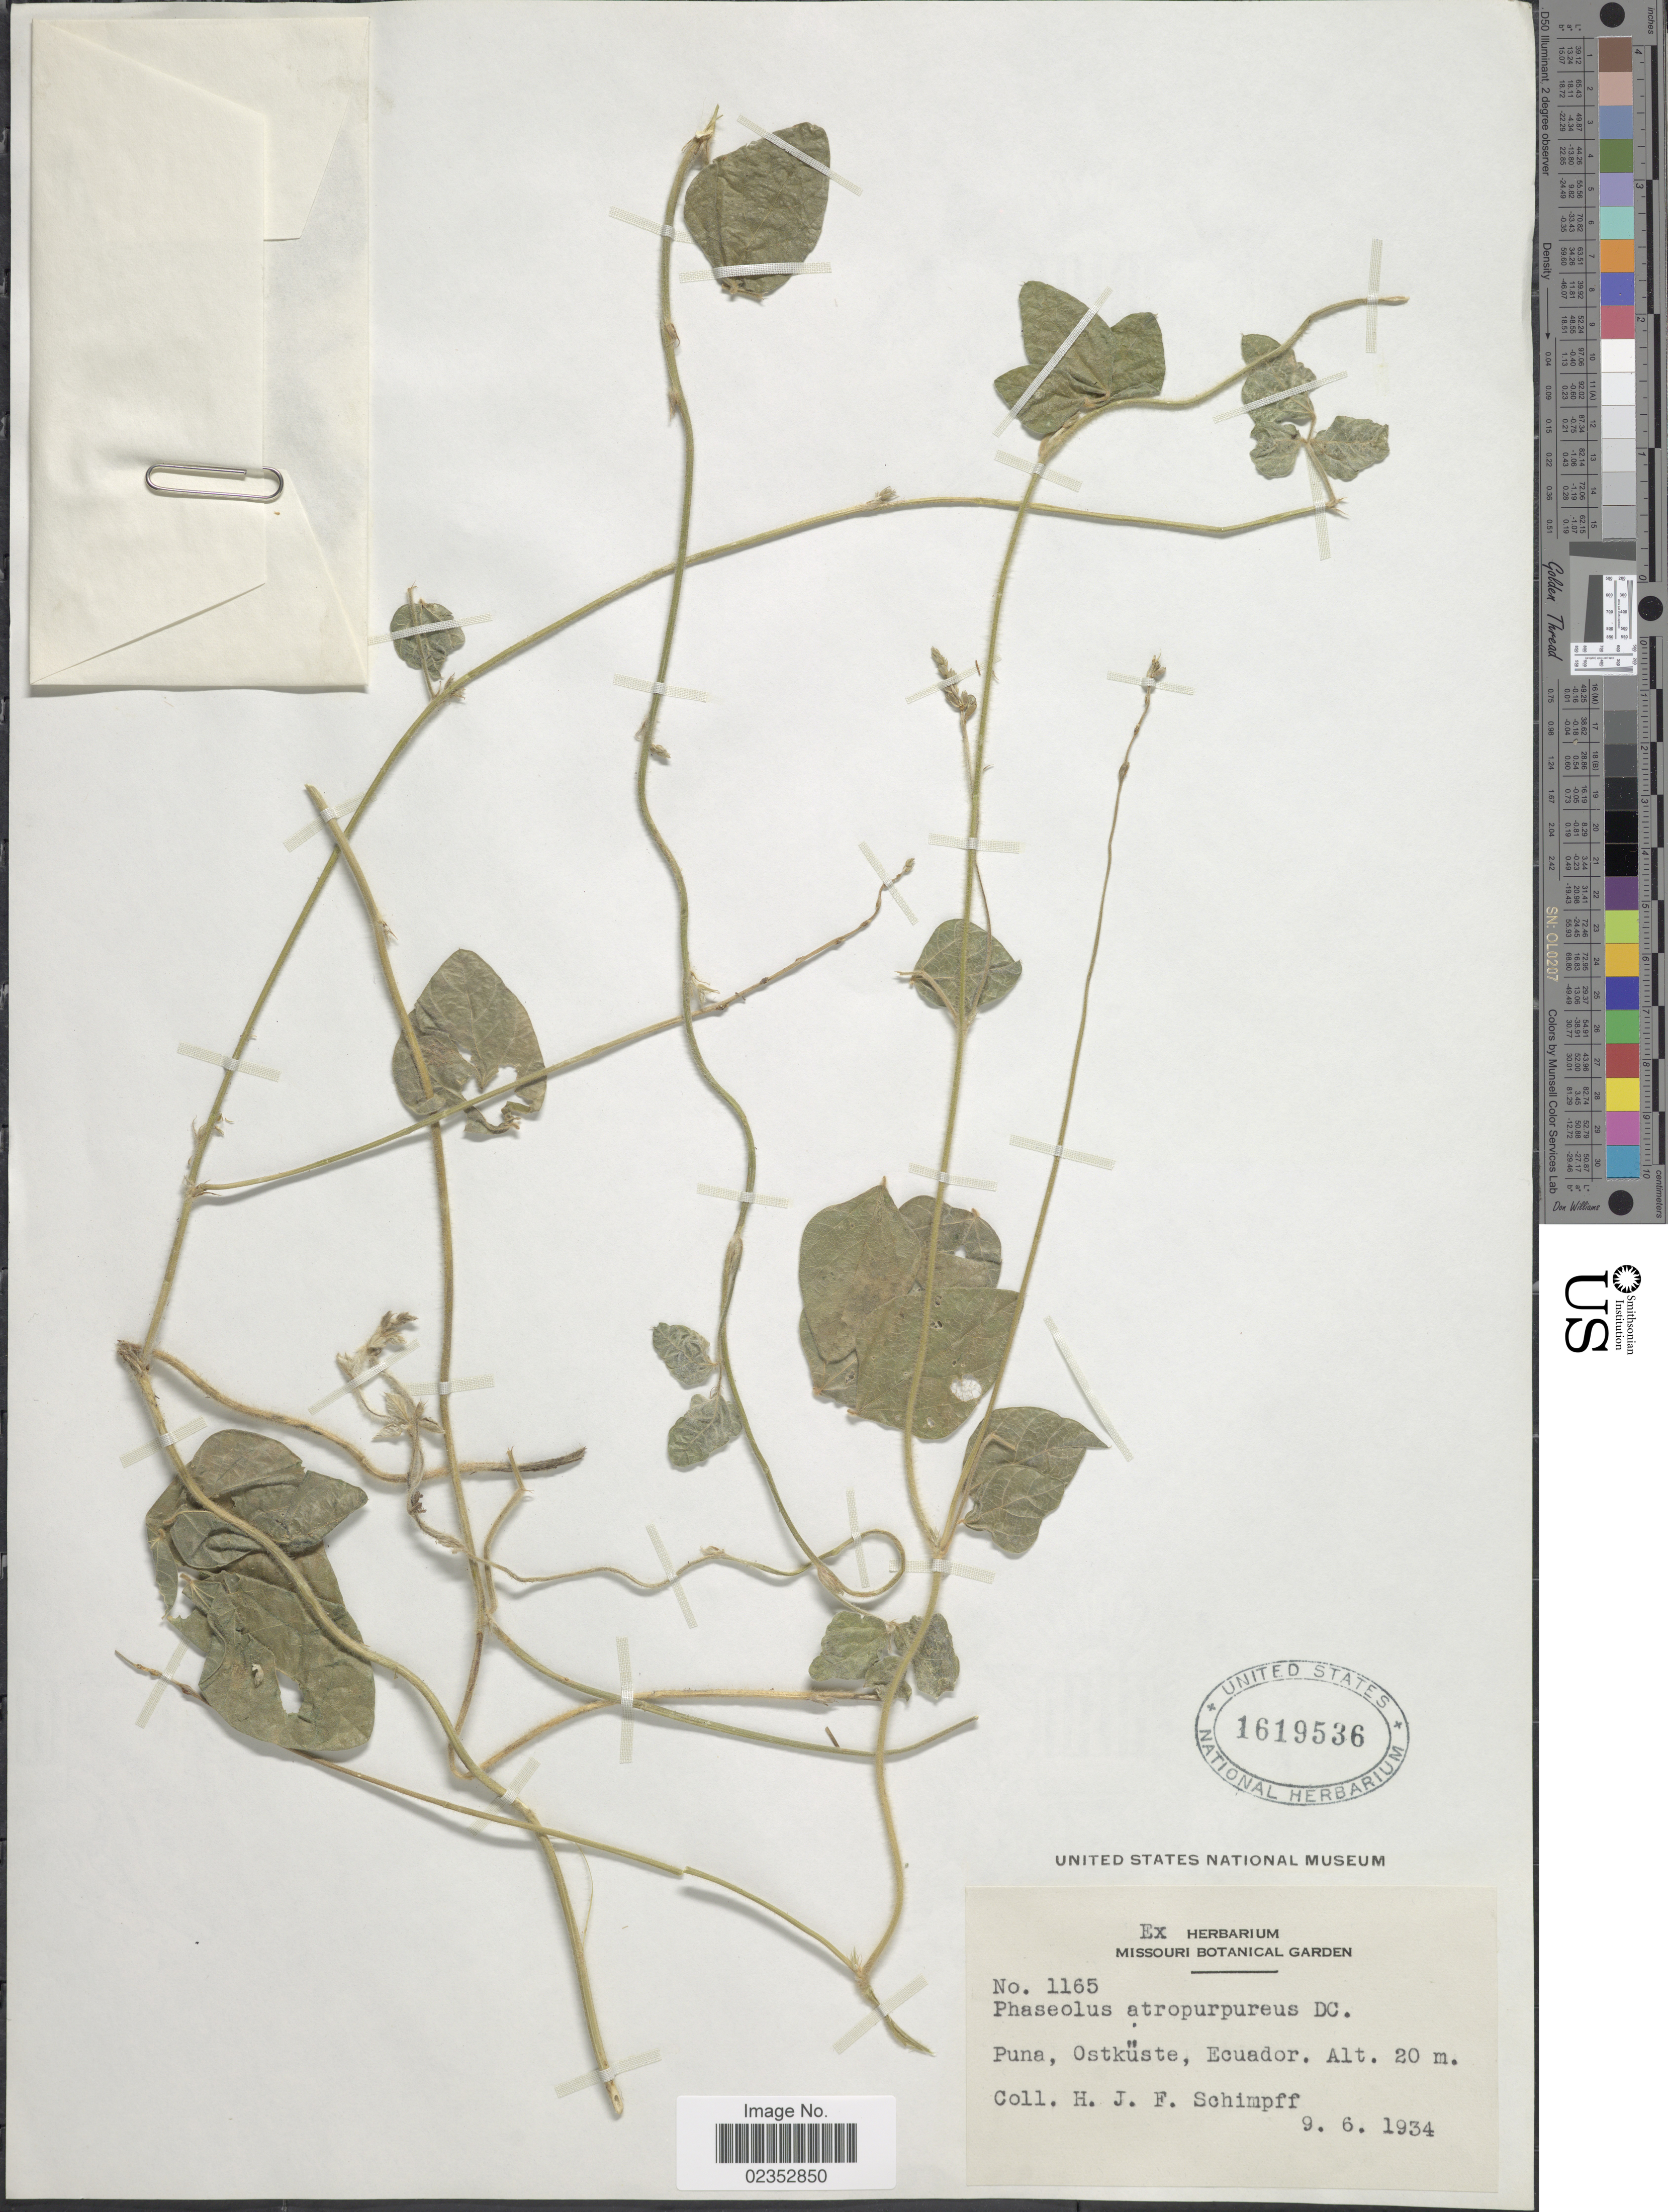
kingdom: Plantae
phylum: Tracheophyta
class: Magnoliopsida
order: Fabales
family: Fabaceae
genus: Macroptilium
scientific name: Macroptilium gracile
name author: (Poepp. ex Benth.) Urb.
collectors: H. Schimpff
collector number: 1165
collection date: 1934-06-09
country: Ecuador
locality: Puna, Ostküste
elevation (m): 20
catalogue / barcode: US 1619536